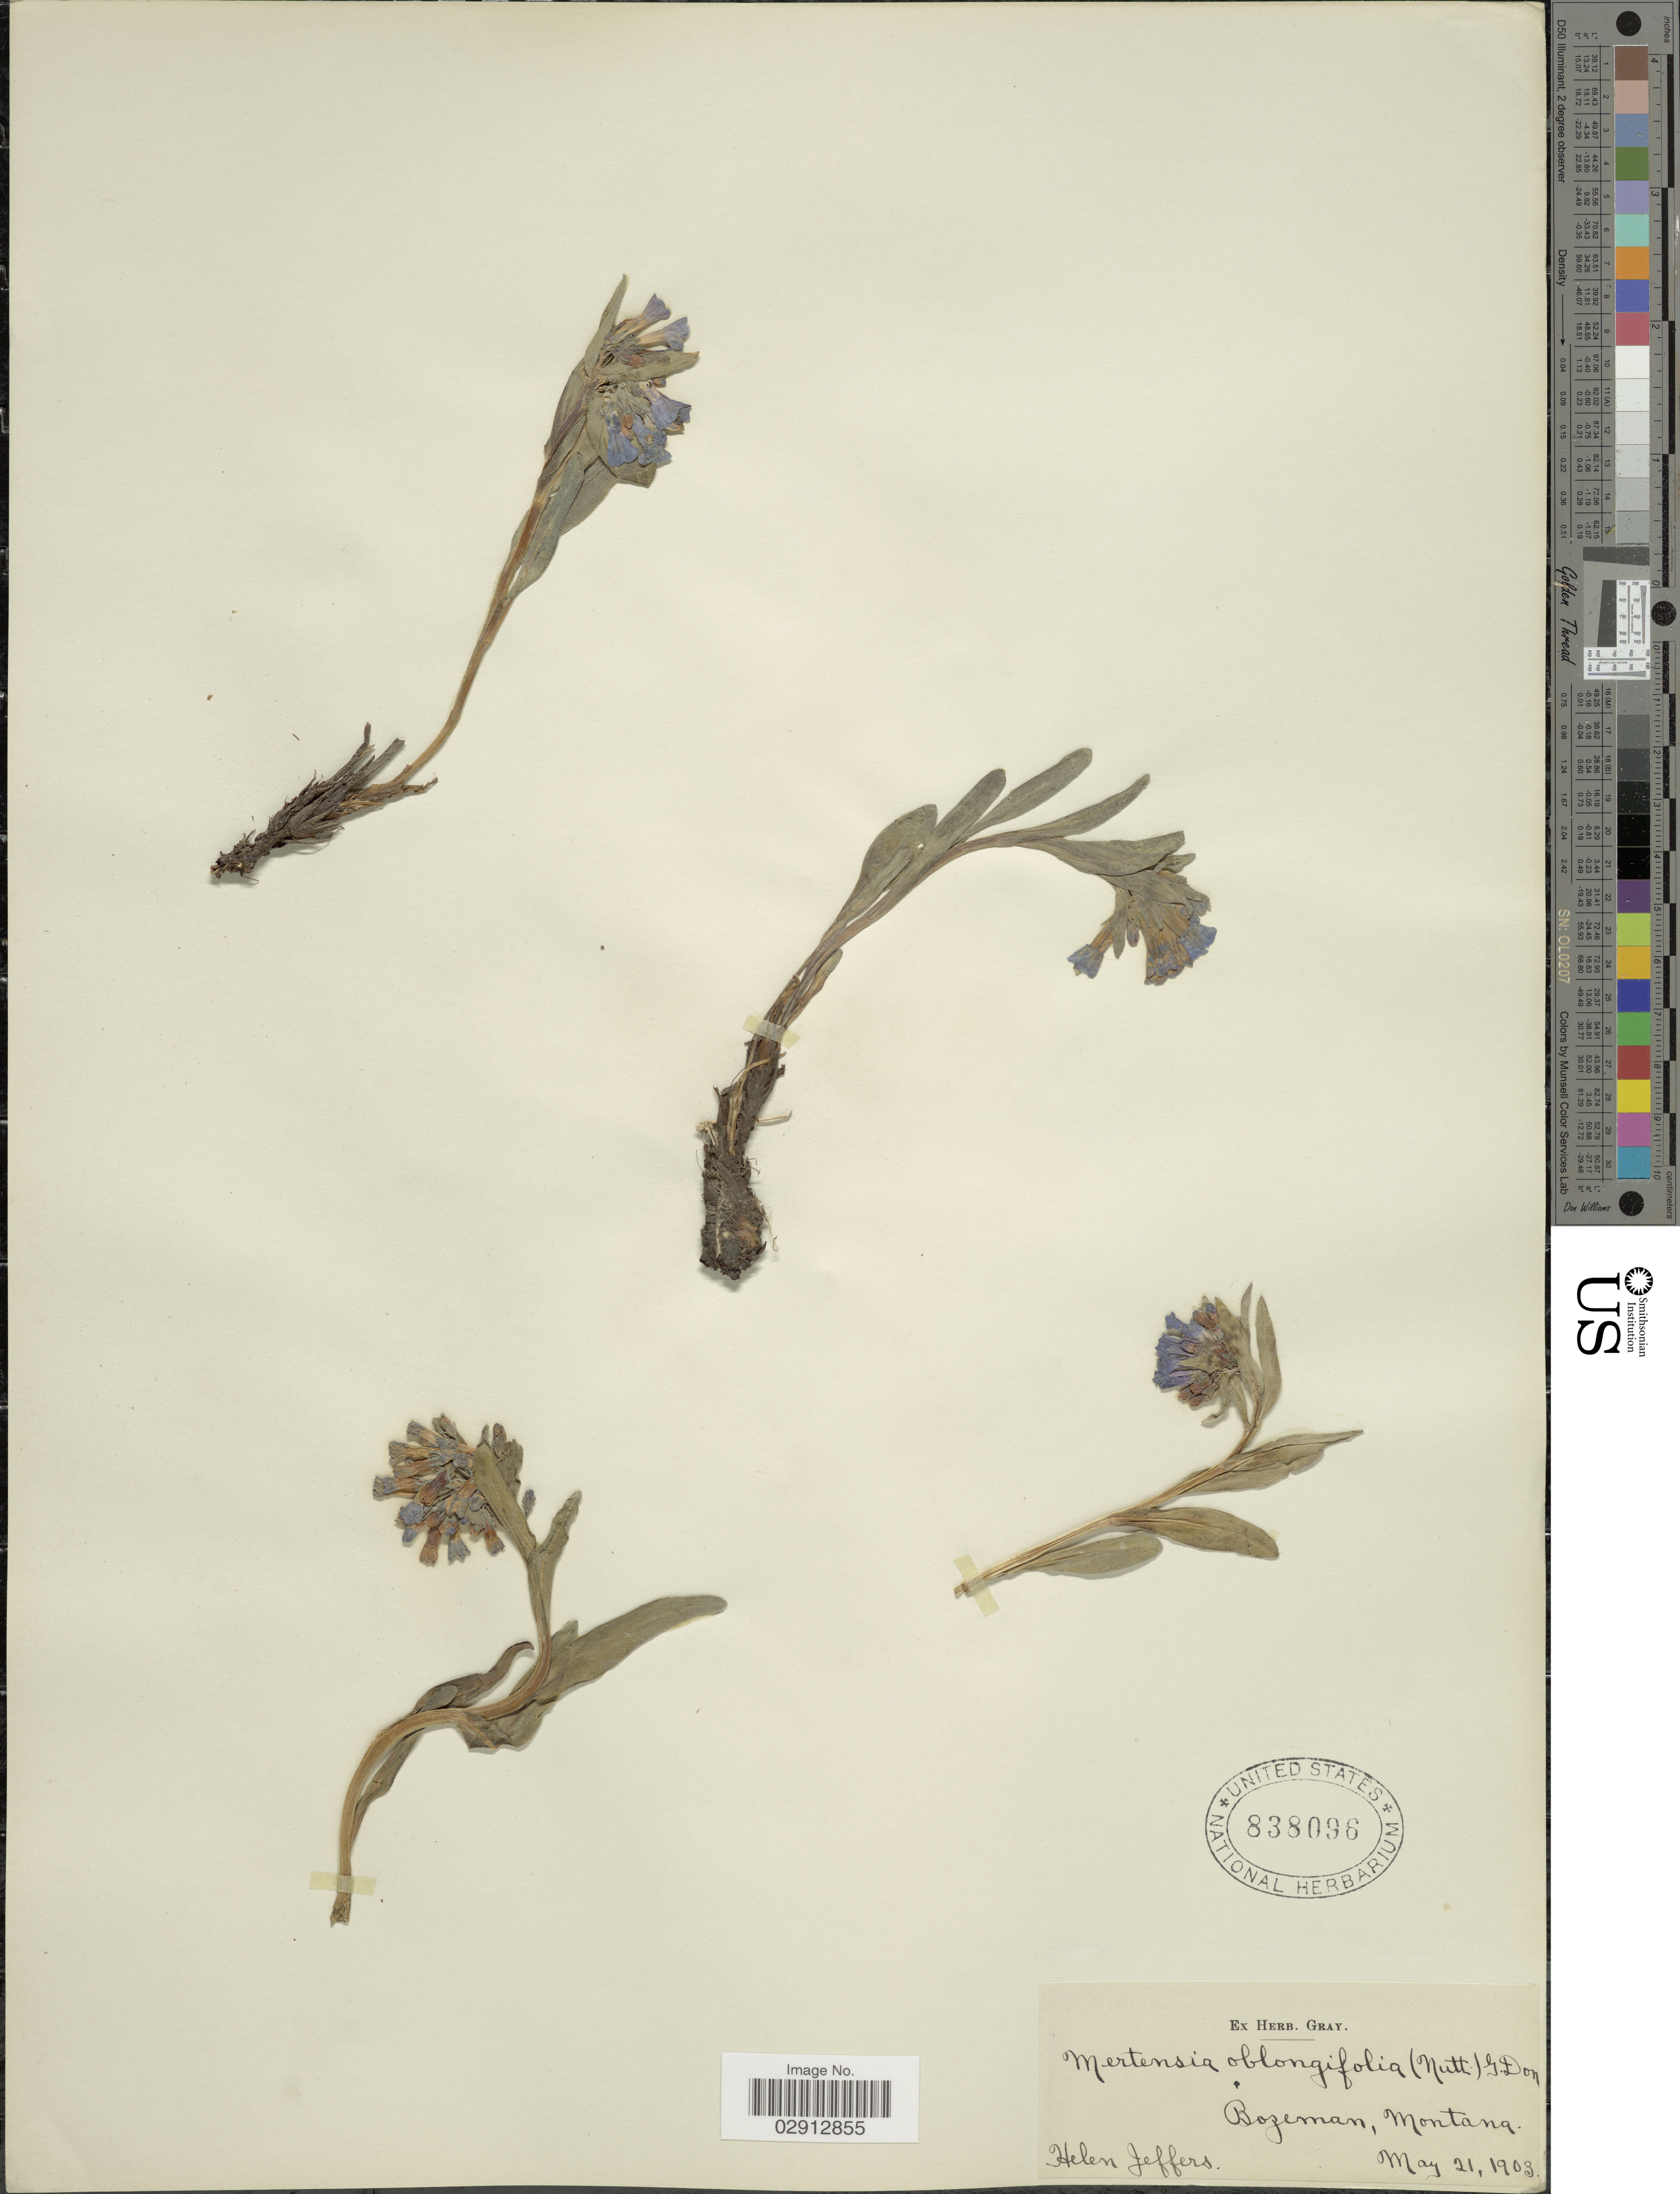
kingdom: Plantae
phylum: Tracheophyta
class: Magnoliopsida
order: Boraginales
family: Boraginaceae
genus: Mertensia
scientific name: Mertensia oblongifolia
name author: (Nutt.) G. Don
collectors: H. Jeffers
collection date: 1903-05-21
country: United States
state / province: Montana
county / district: Gallatin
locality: Bozeman.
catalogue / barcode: US 838096